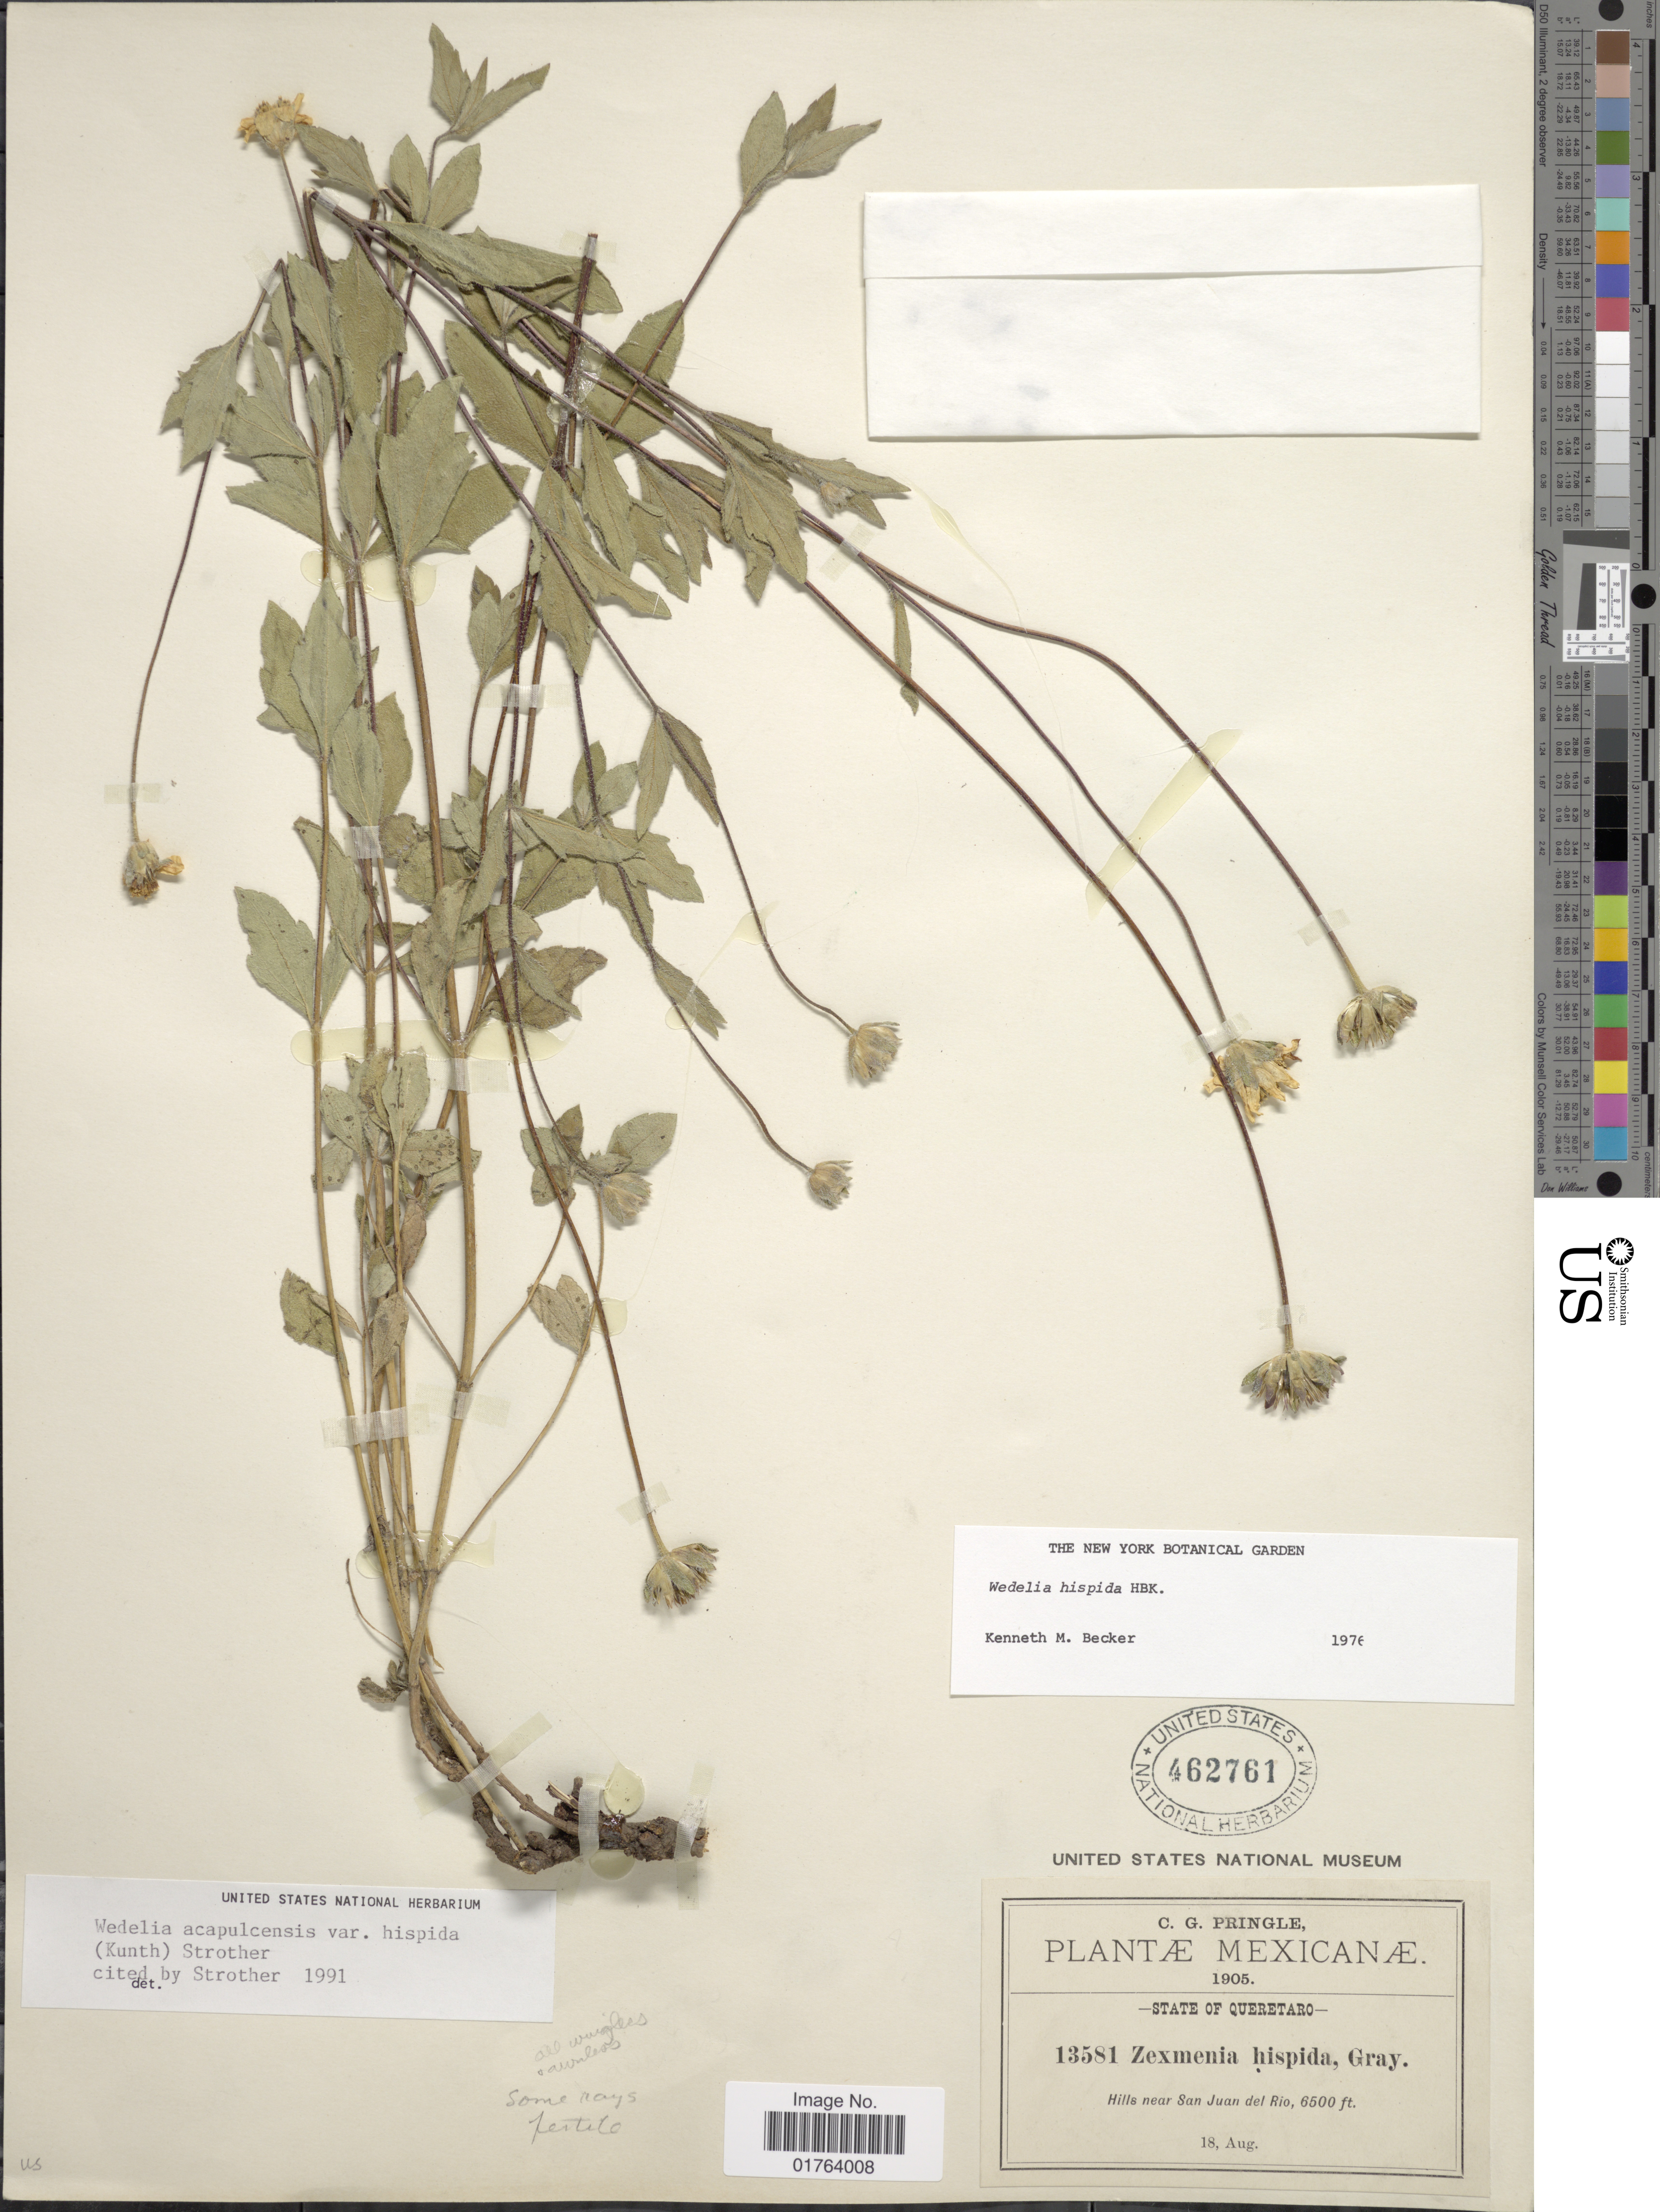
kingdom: Plantae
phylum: Tracheophyta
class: Magnoliopsida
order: Asterales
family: Asteraceae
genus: Wedelia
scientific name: Wedelia acapulcensis var. hispida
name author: (Kunth) Strother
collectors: C. G. Pringle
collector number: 13581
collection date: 1905-08-18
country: Mexico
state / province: Querétaro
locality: Hills near San Juan del Rio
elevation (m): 1981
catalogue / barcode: US 462761